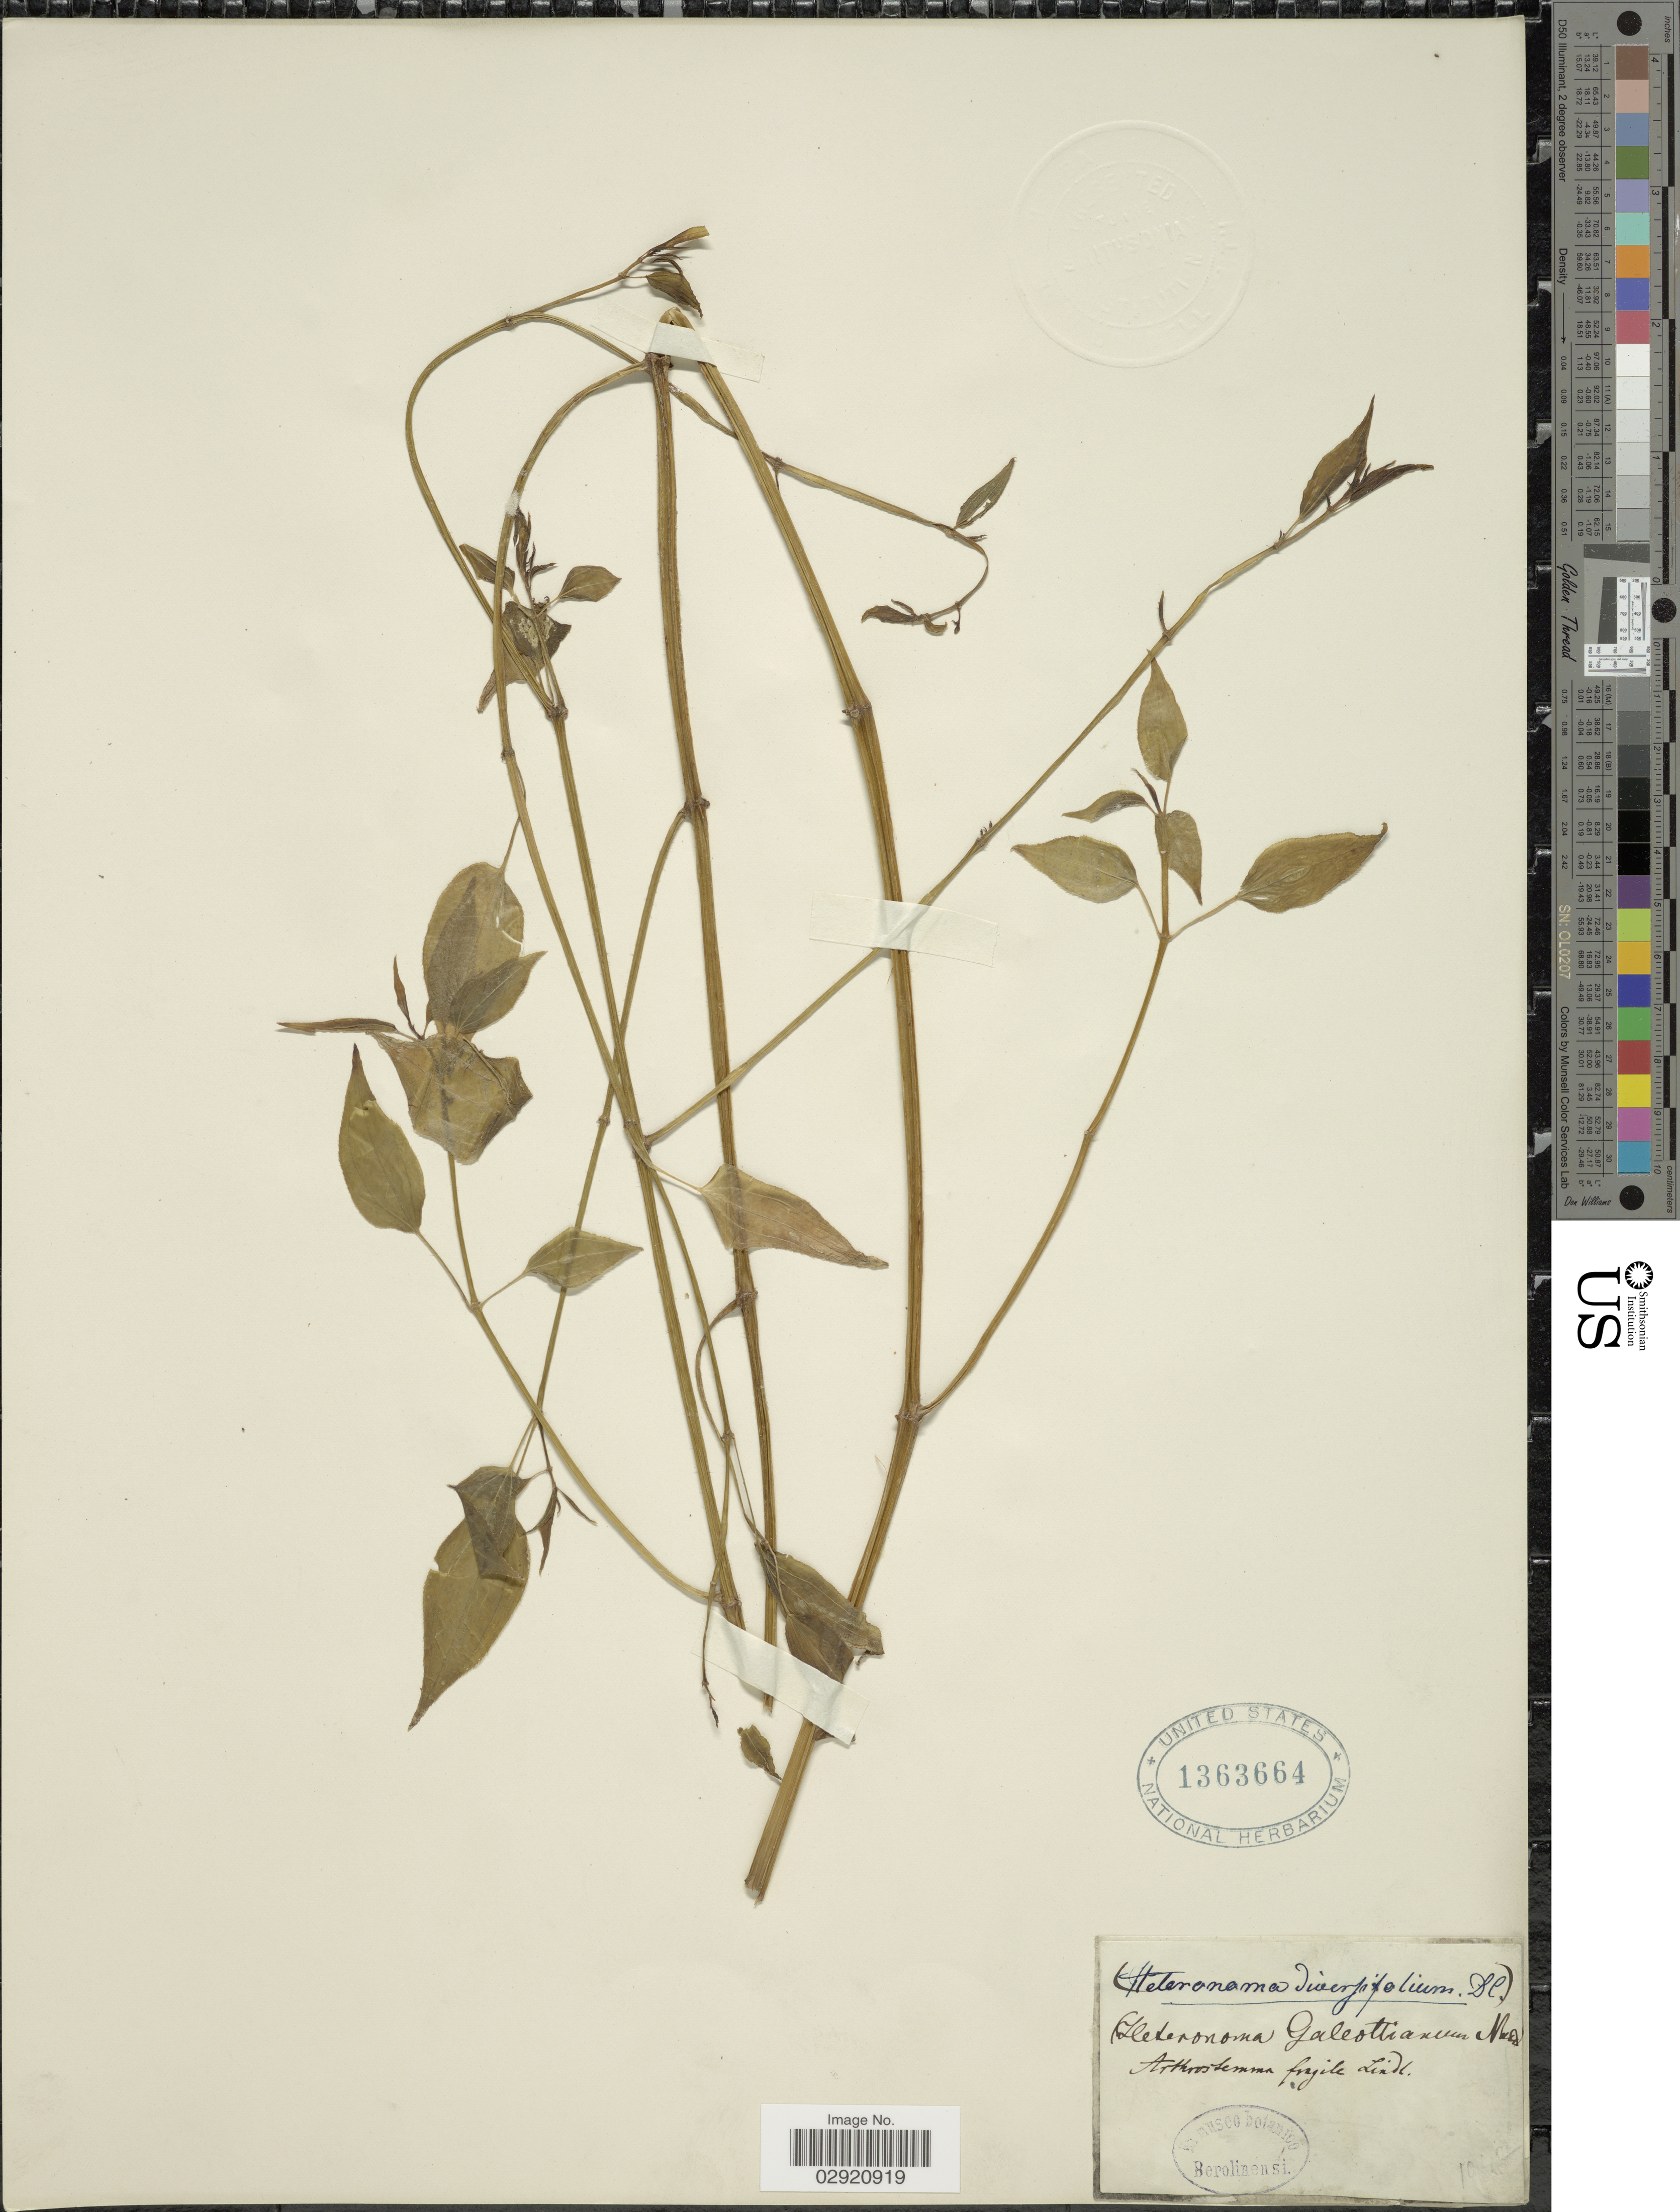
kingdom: Plantae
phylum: Tracheophyta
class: Magnoliopsida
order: Myrtales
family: Melastomataceae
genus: Arthrostemma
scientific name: Arthrostemma ciliatum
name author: Pav. ex D. Don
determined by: Strong, Mark T., (BOT), Smithsonian Institution - National Museum of Natural History (UNITED STATES)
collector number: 1042*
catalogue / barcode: US 1363664